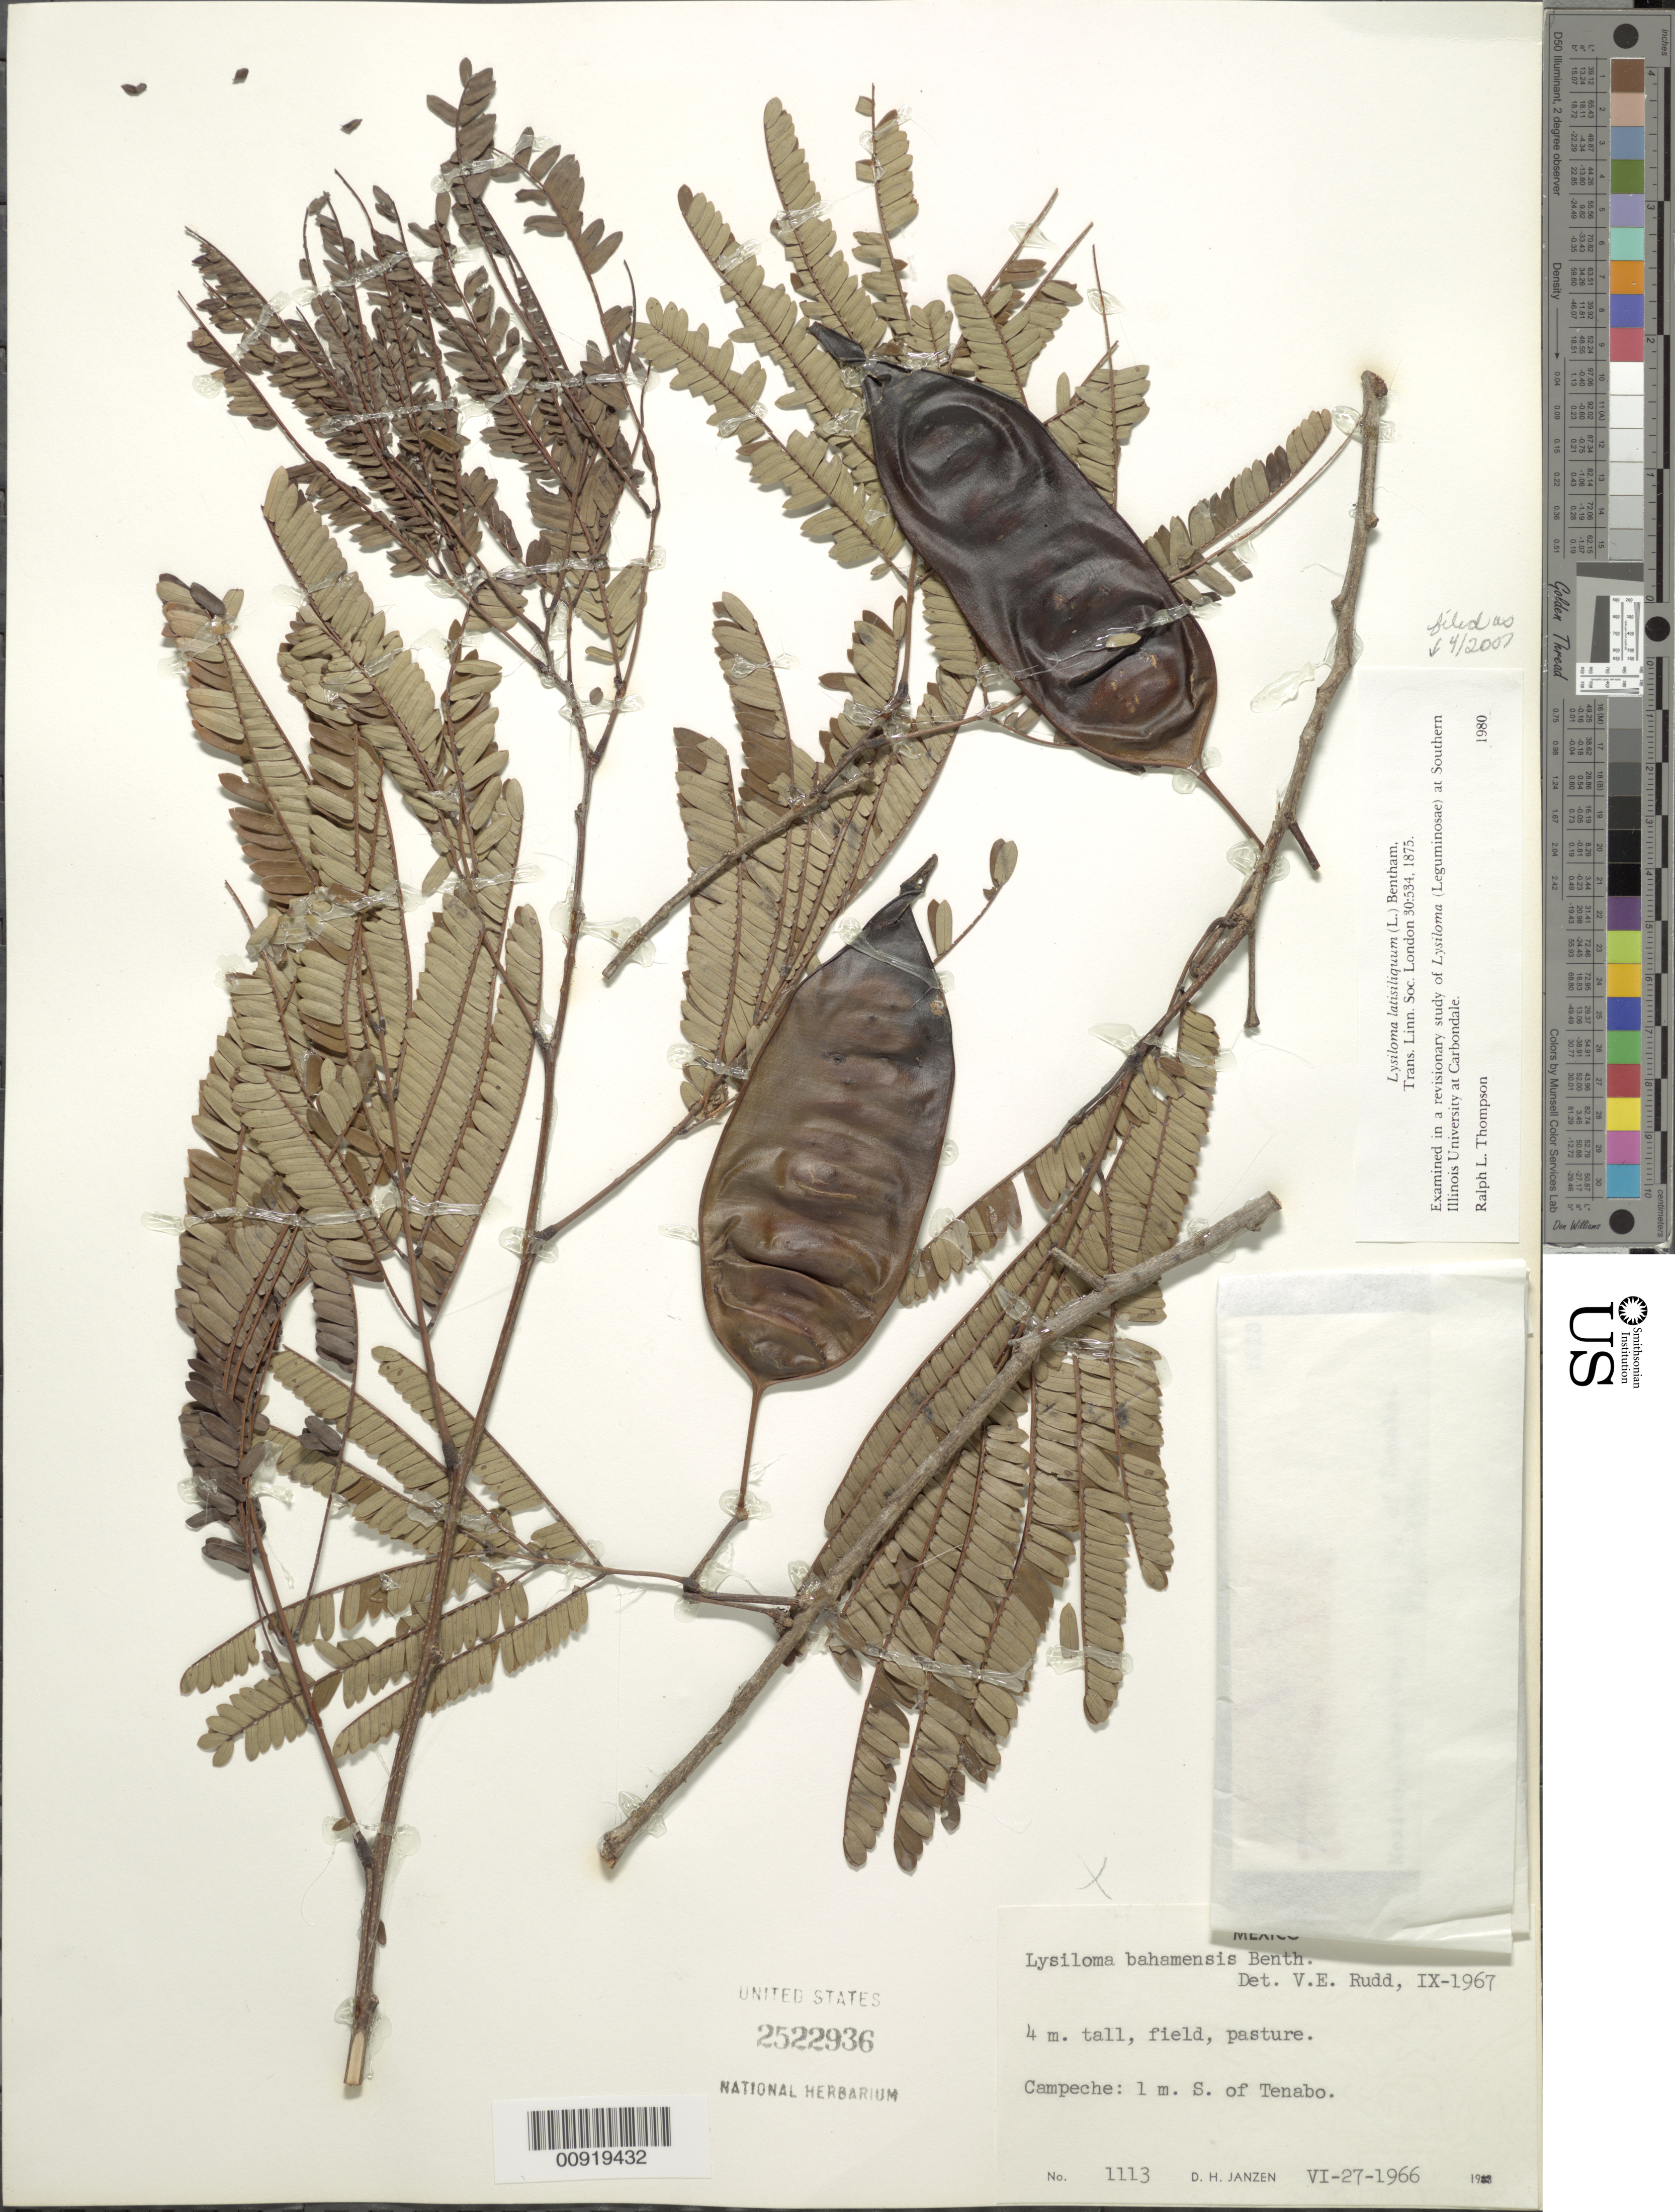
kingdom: Plantae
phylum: Tracheophyta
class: Magnoliopsida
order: Fabales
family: Fabaceae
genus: Lysiloma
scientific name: Lysiloma latisiliquum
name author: (L.) Benth.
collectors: D. Janzen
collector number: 1113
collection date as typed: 27 Jun 1966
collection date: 1966-06-27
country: Mexico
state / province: Campeche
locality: Campeche: 1 m. S of Tenabo.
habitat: Field, pasture.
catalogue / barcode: US 2522936